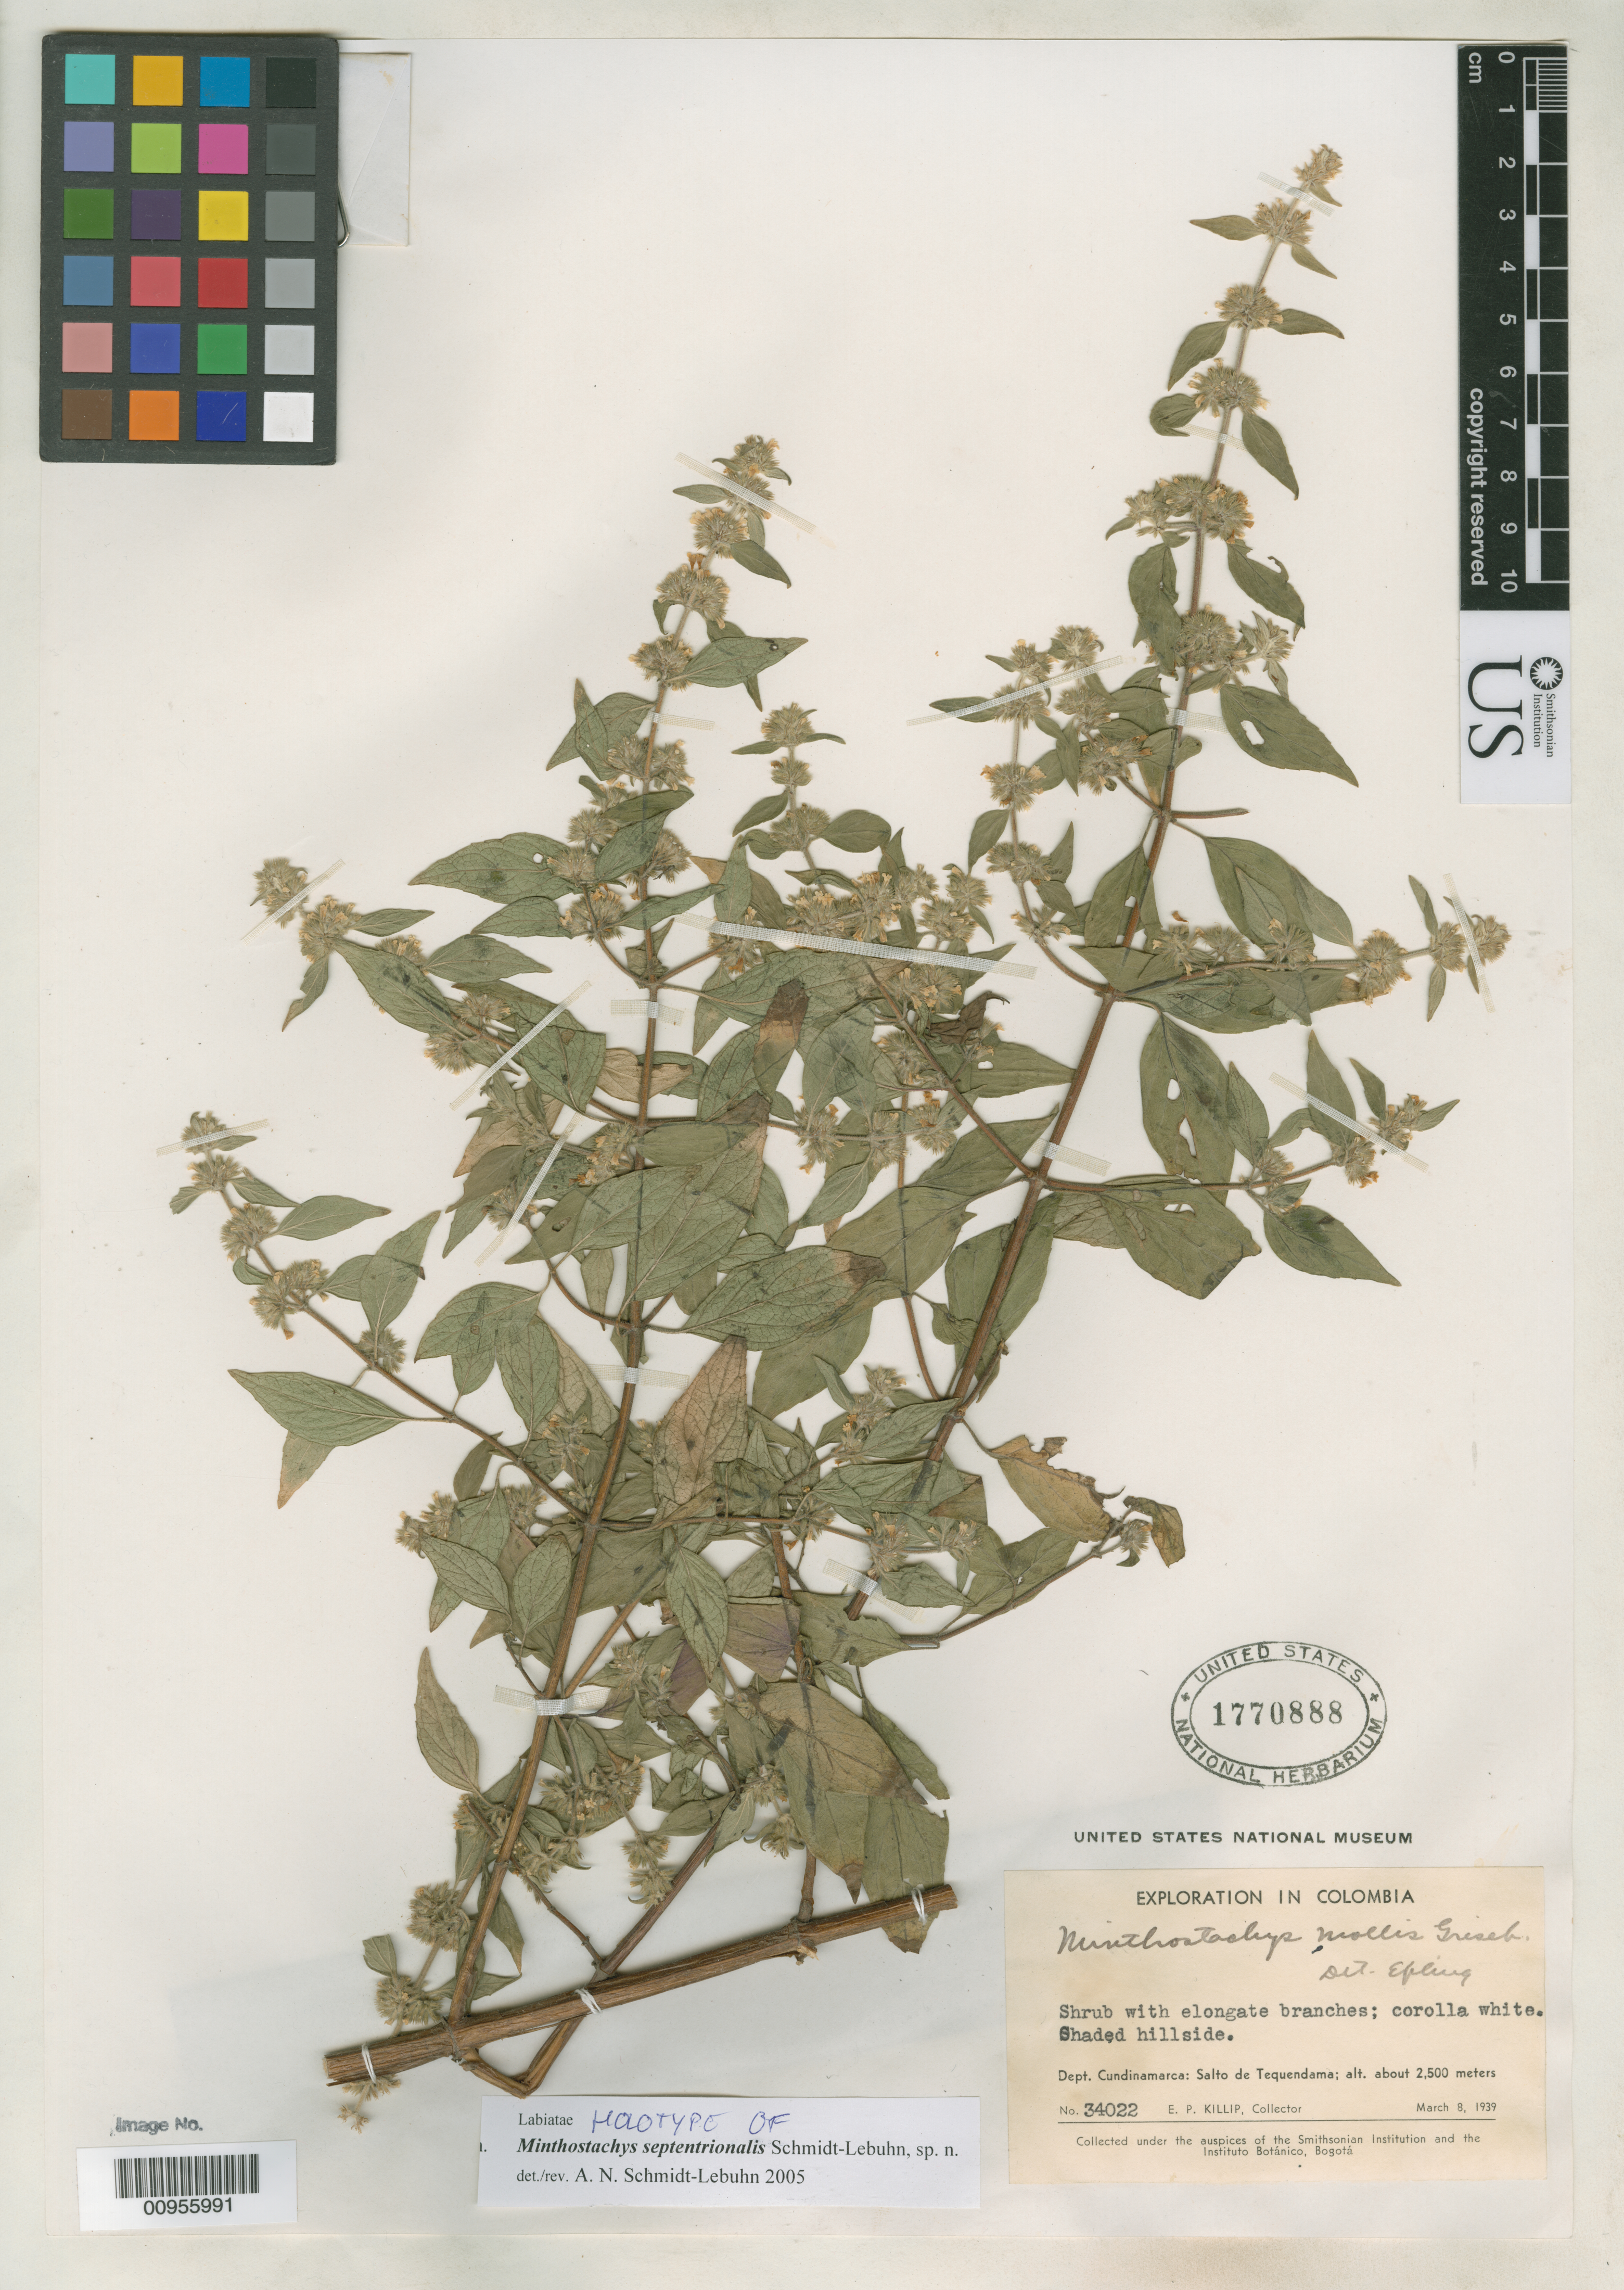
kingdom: Plantae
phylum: Tracheophyta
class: Magnoliopsida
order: Lamiales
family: Lamiaceae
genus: Minthostachys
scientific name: Minthostachys septentrionalis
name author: Schmidt-Leb.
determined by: Schmidt-Lebuhn, A. N.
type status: Holotype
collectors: E. P. Killip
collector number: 34022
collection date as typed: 08 Mar 1939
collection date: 1939-03-08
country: Colombia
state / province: Cundinamarca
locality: Dept. Cundinamarca: Salto de Tequendama.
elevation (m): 2500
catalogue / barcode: US 1770888